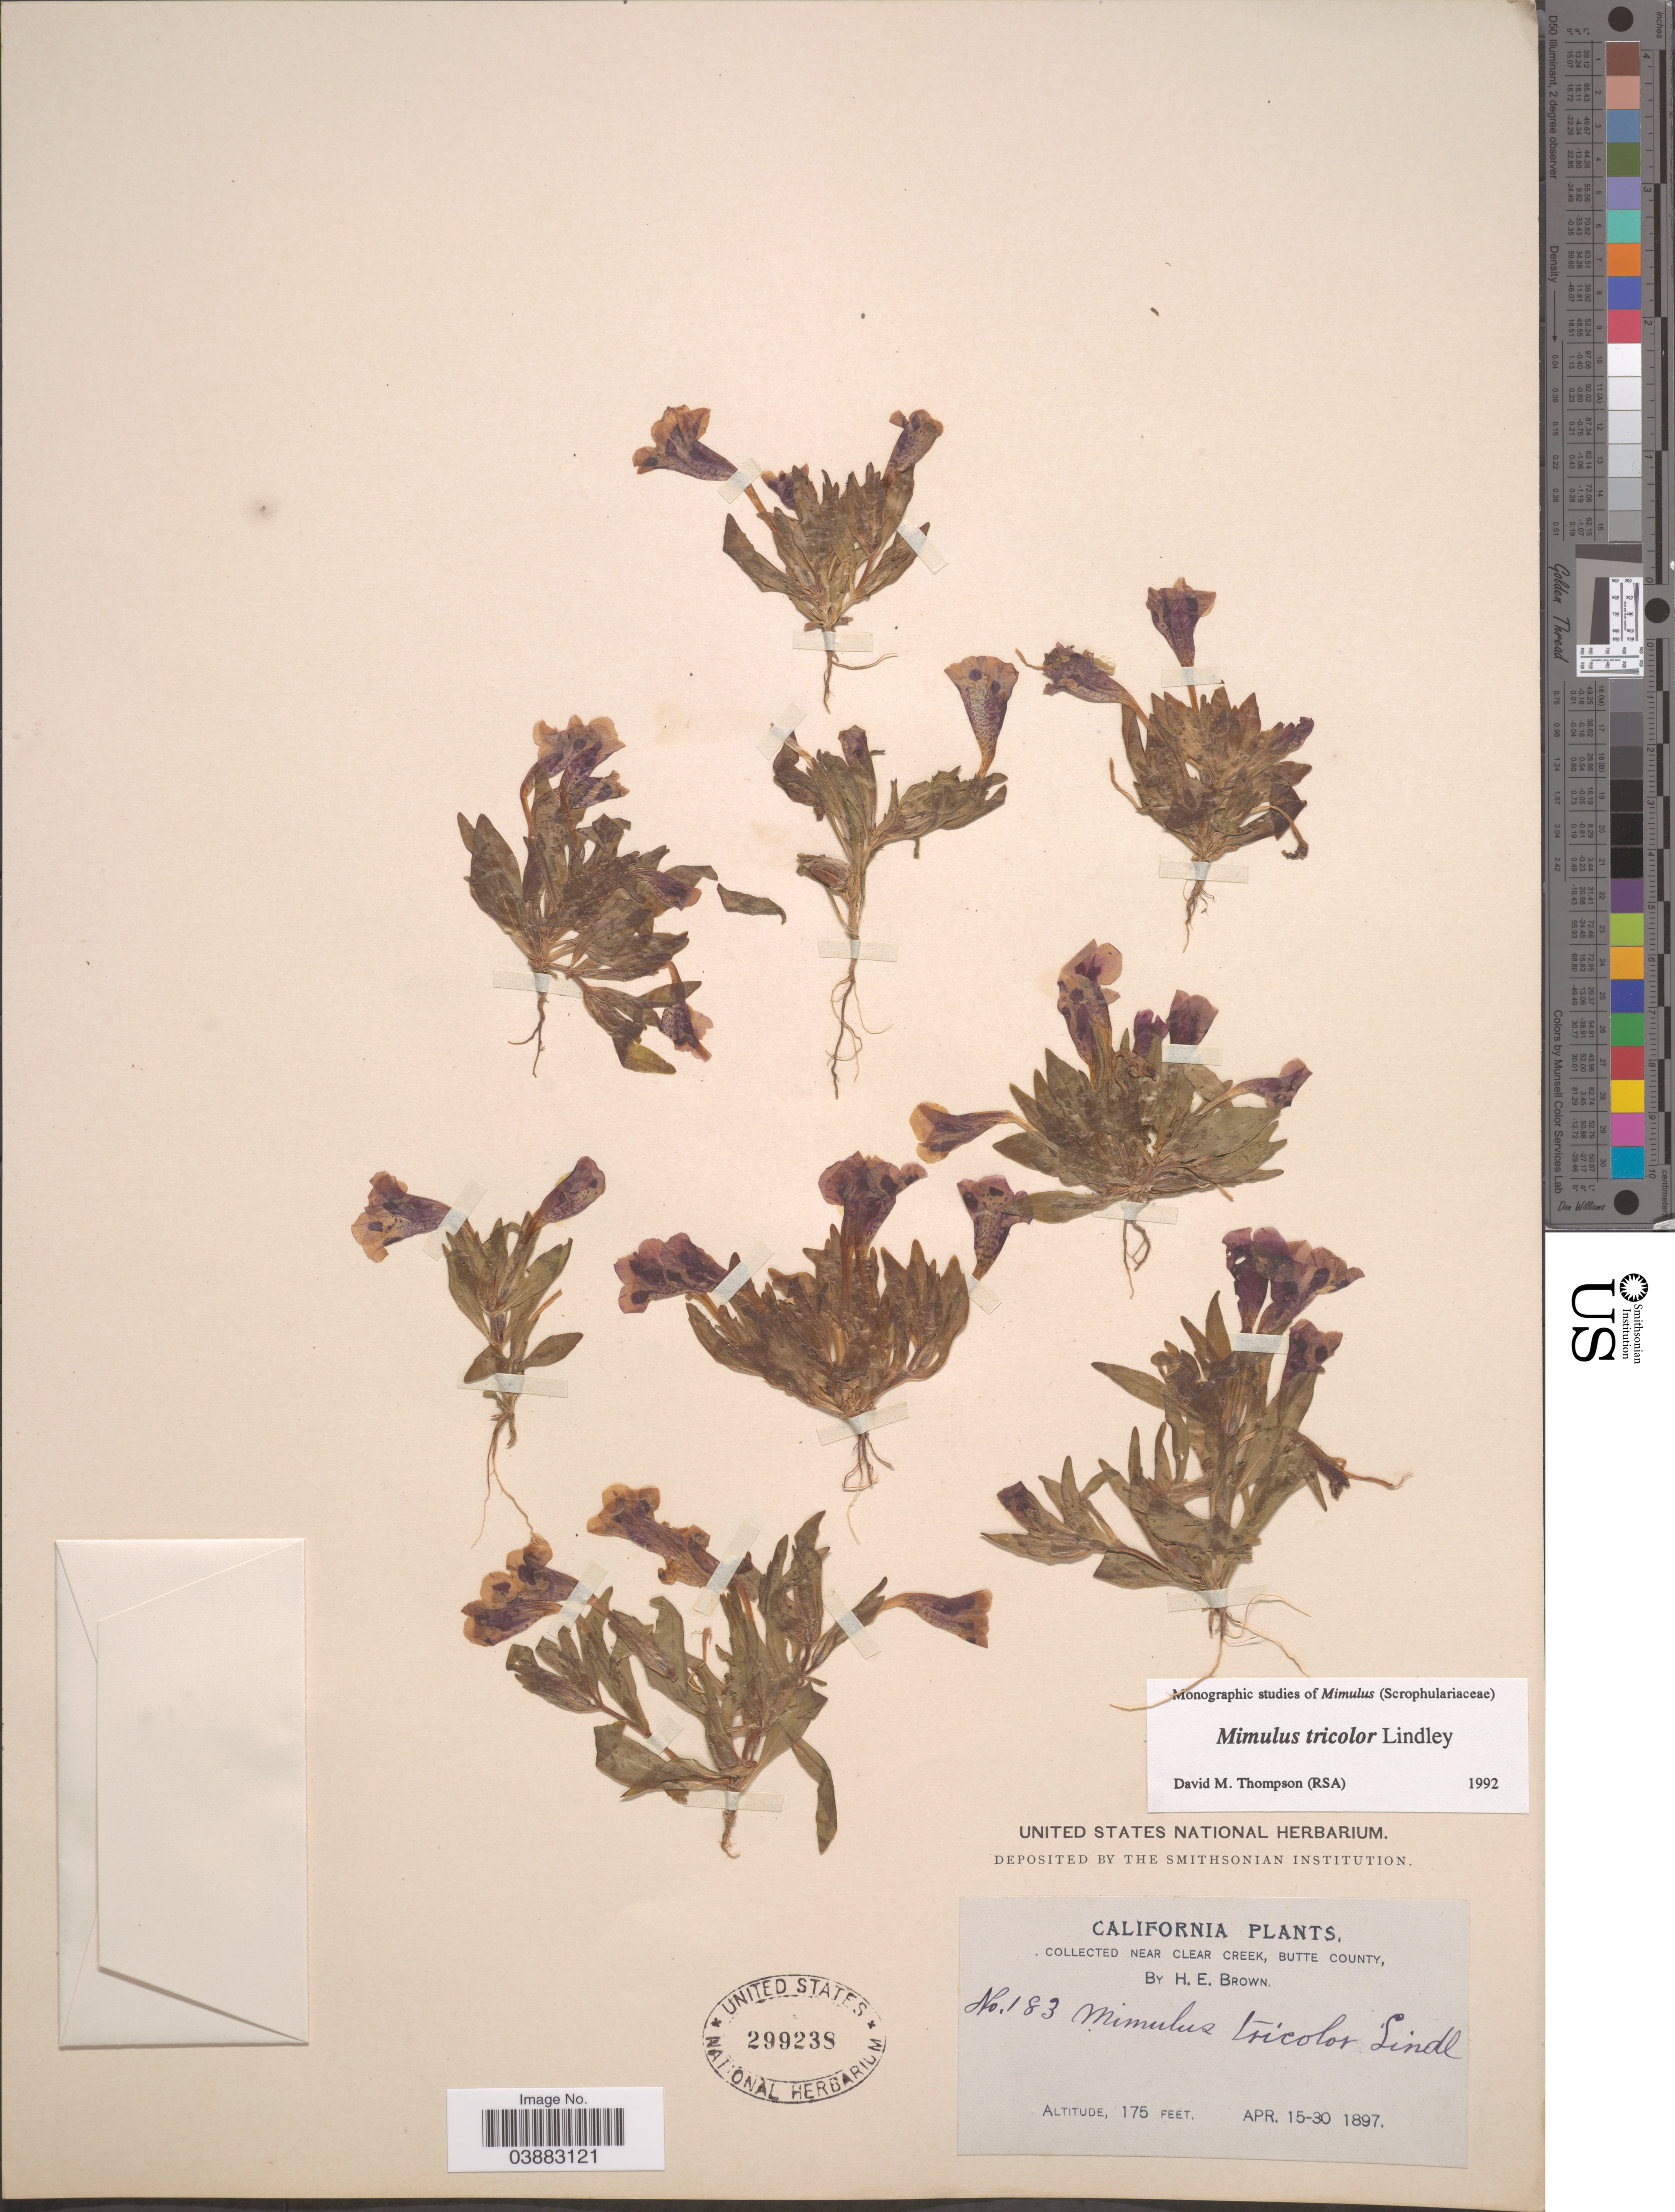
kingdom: Plantae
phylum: Tracheophyta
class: Magnoliopsida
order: Lamiales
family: Phrymaceae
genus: Mimulus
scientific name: Mimulus tricolor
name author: Hartw. ex Lindl.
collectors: H. E. Brown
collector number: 183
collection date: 1897-04-15/1897-04-30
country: United States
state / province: California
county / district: Butte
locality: Near Clear Creek, Butte County.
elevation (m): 53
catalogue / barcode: US 299238